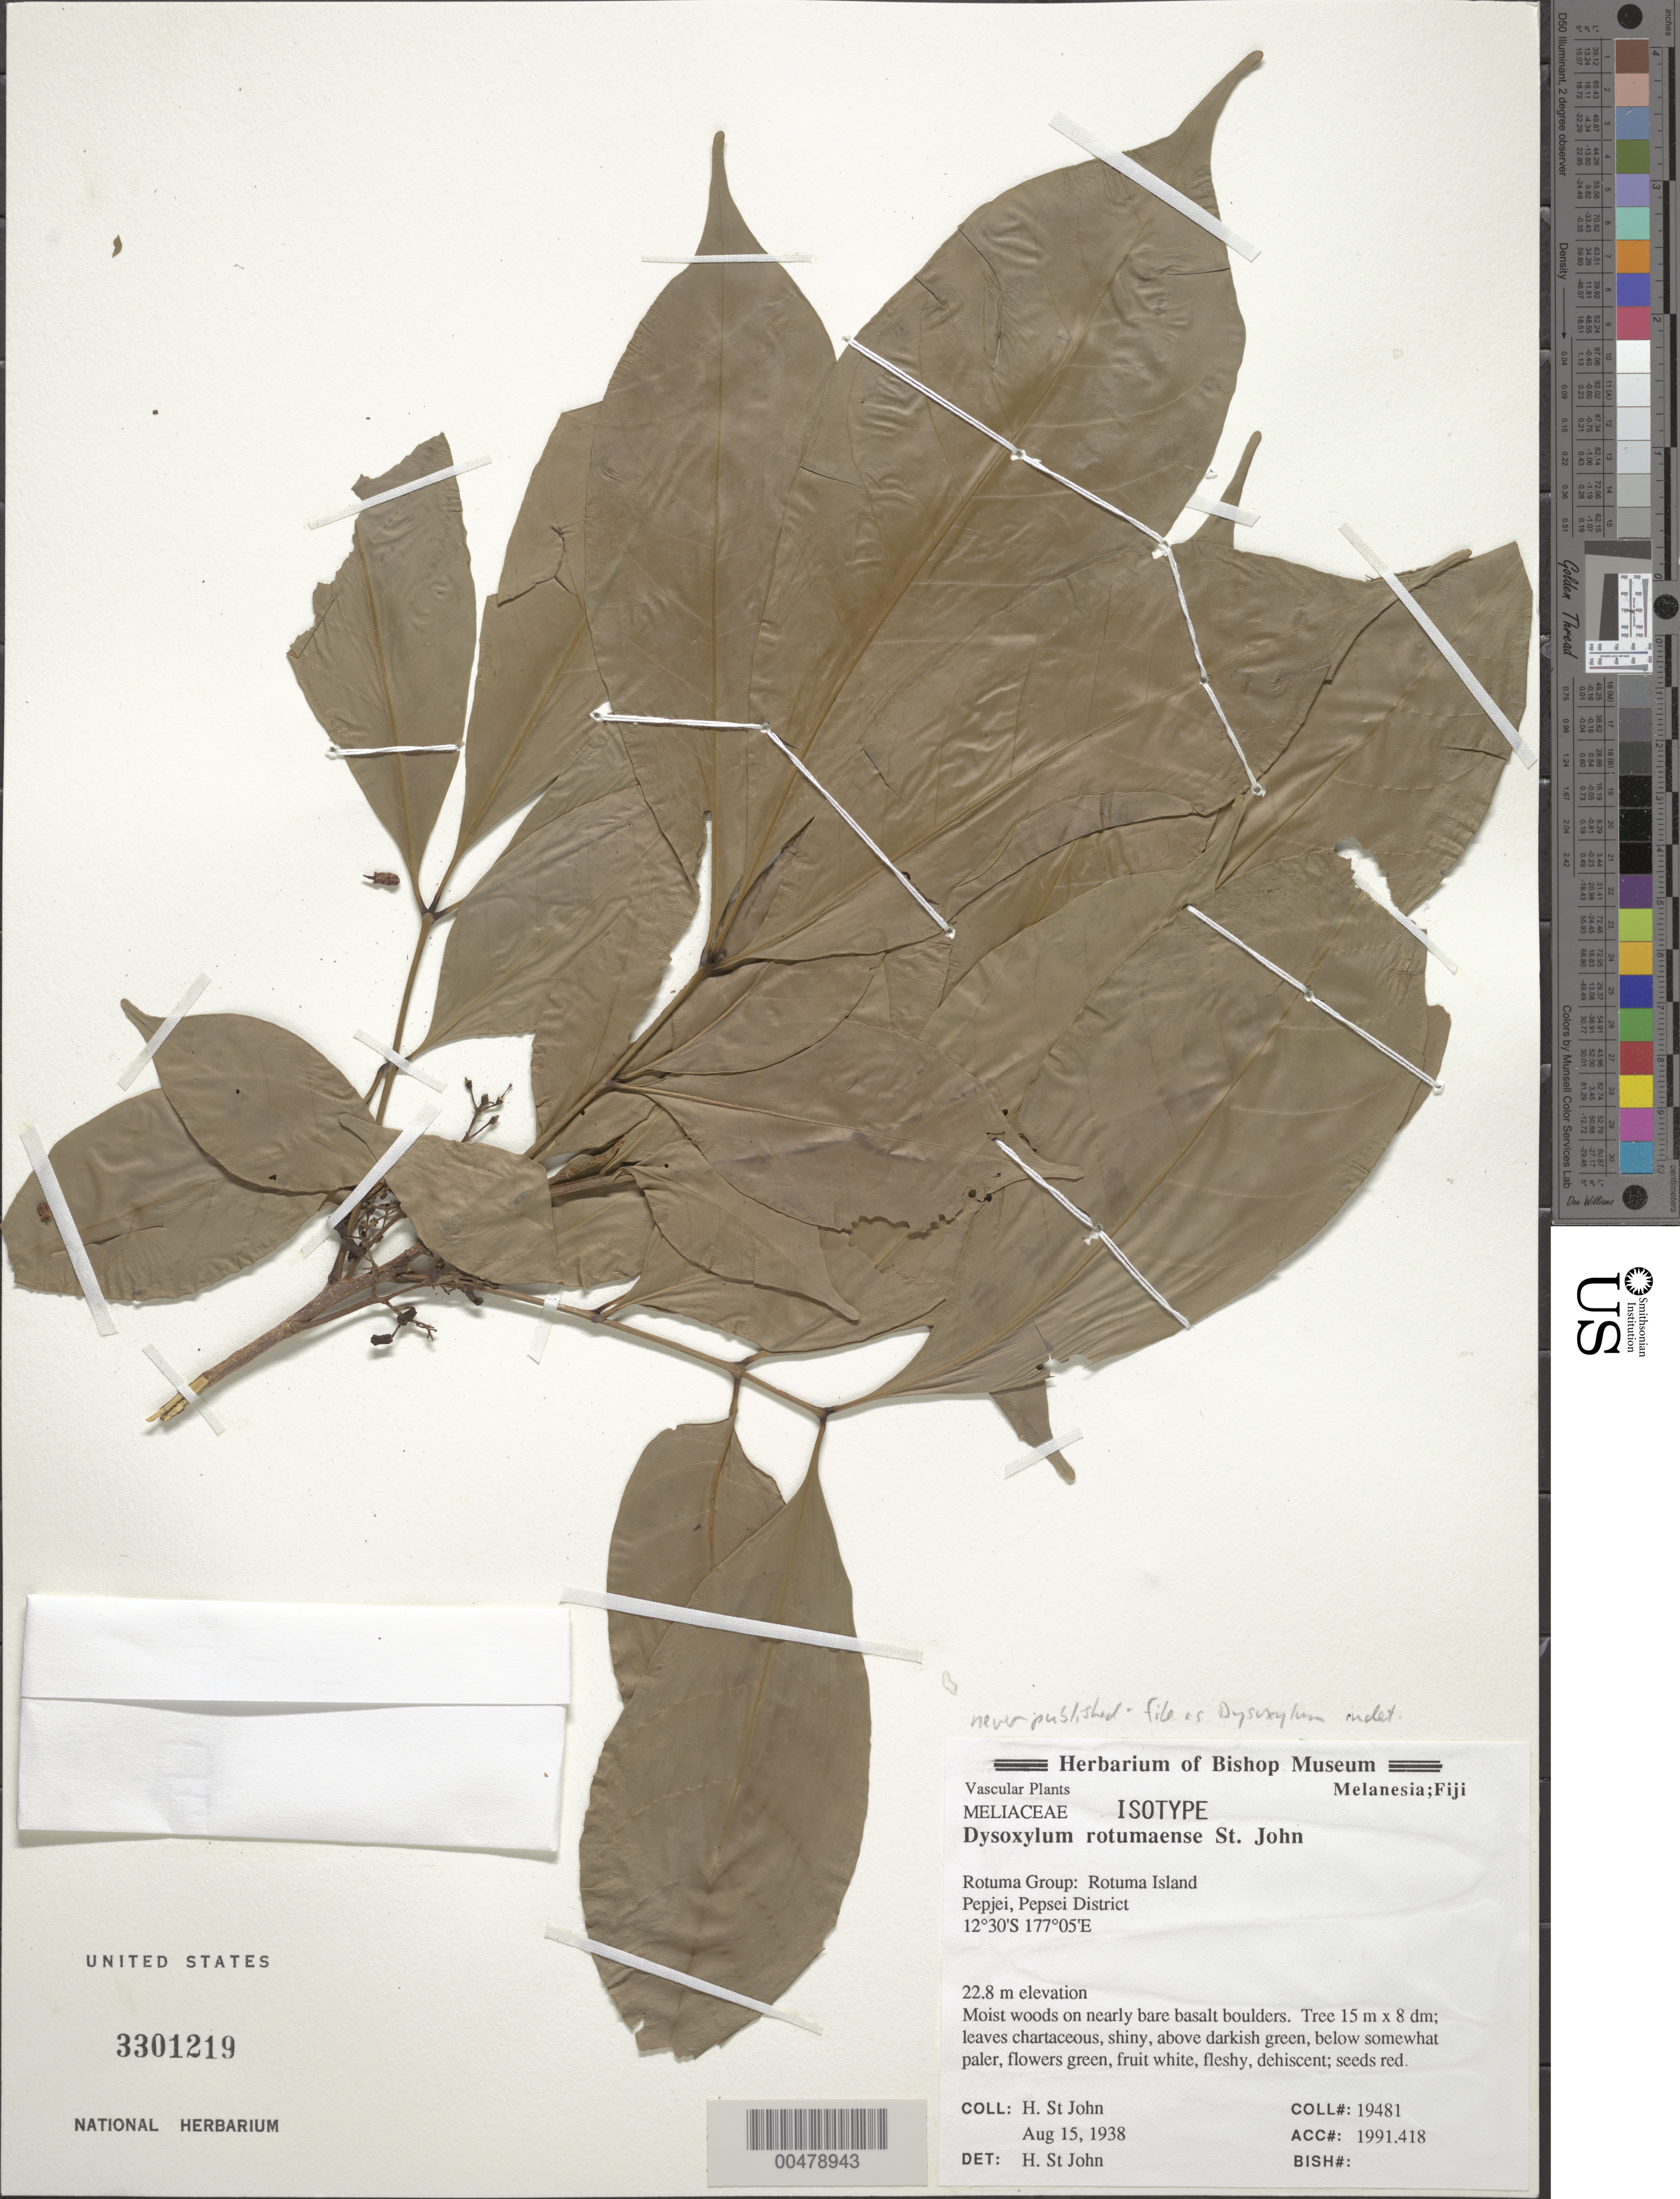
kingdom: Plantae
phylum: Tracheophyta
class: Magnoliopsida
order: Sapindales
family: Meliaceae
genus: Dysoxylum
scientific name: Dysoxylum sp.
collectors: H. St. John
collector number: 19481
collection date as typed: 15 Aug 1938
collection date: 1938-08-15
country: Fiji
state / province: Pepsei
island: Rotuma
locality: Pepjei.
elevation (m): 23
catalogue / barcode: US 3301219